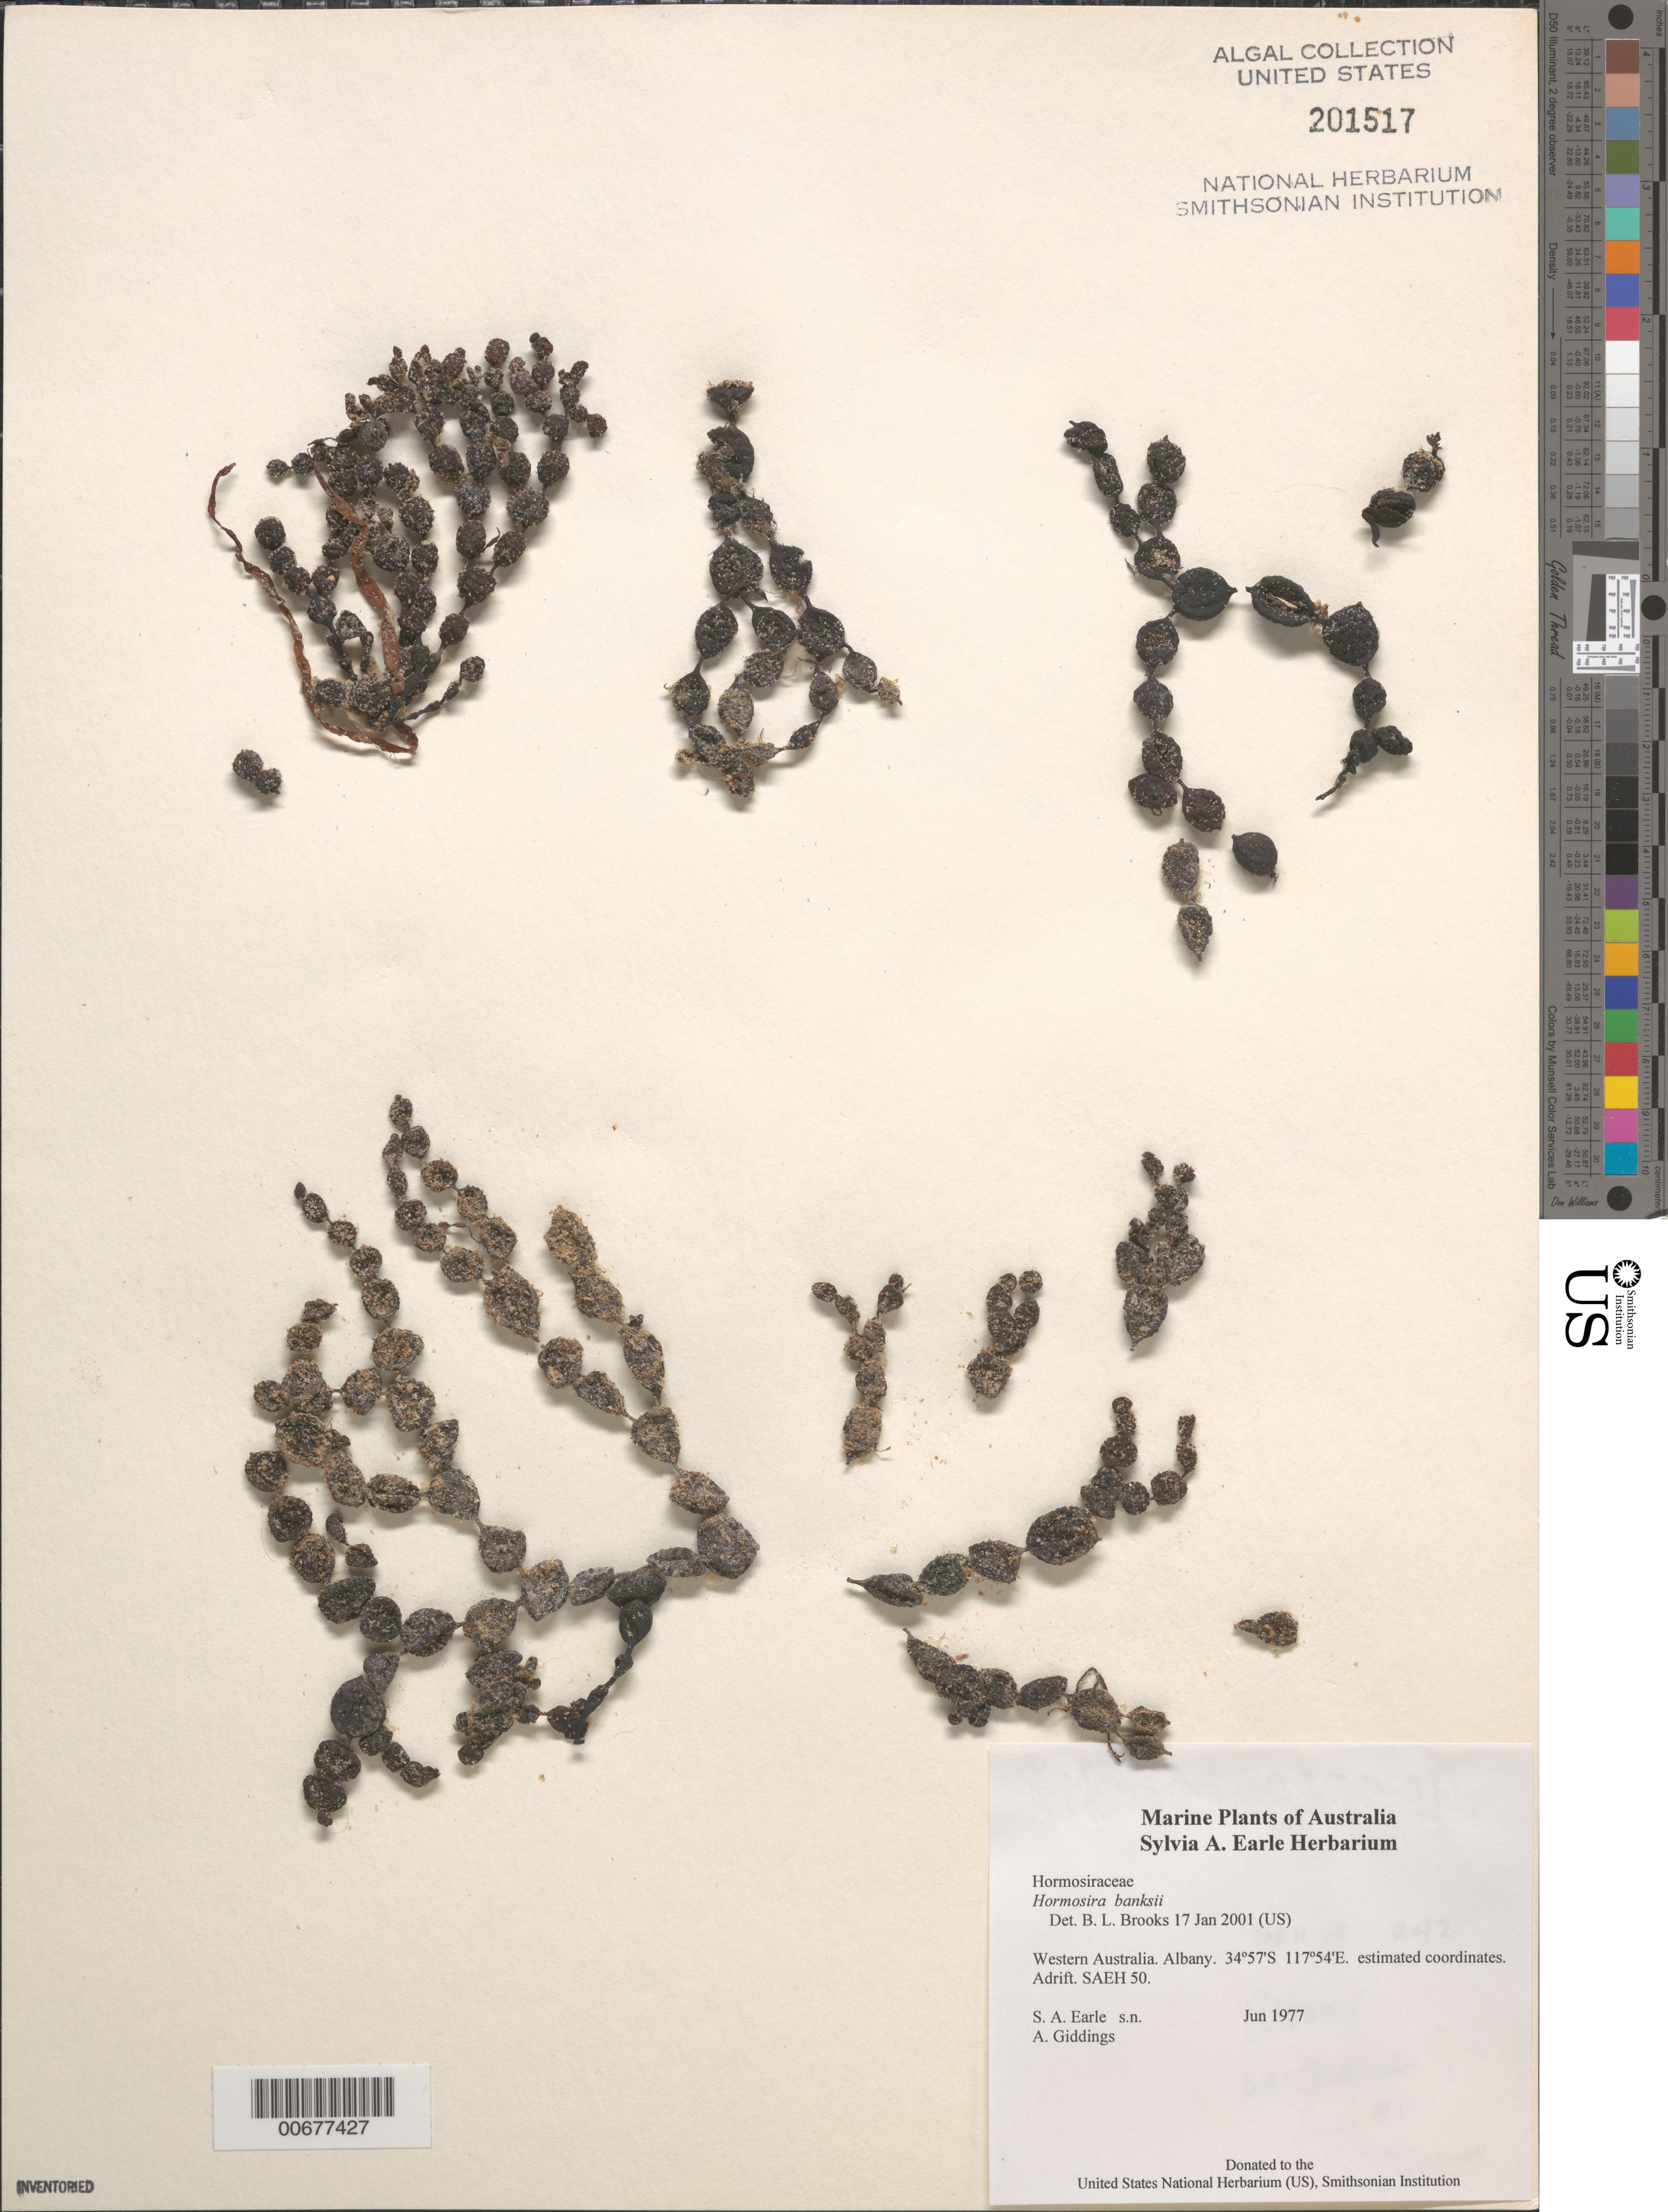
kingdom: Chromista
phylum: Ochrophyta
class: Phaeophyceae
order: Fucales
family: Hormosiraceae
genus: Hormosira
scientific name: Hormosira banksii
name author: (Turner) Decne.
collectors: S. A. Earle & A. Giddings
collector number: SAEH 50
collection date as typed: Jun 1977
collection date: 1977-06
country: Australia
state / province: Western Australia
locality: Albany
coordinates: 34 57' S, 117 54'E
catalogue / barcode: US 201517